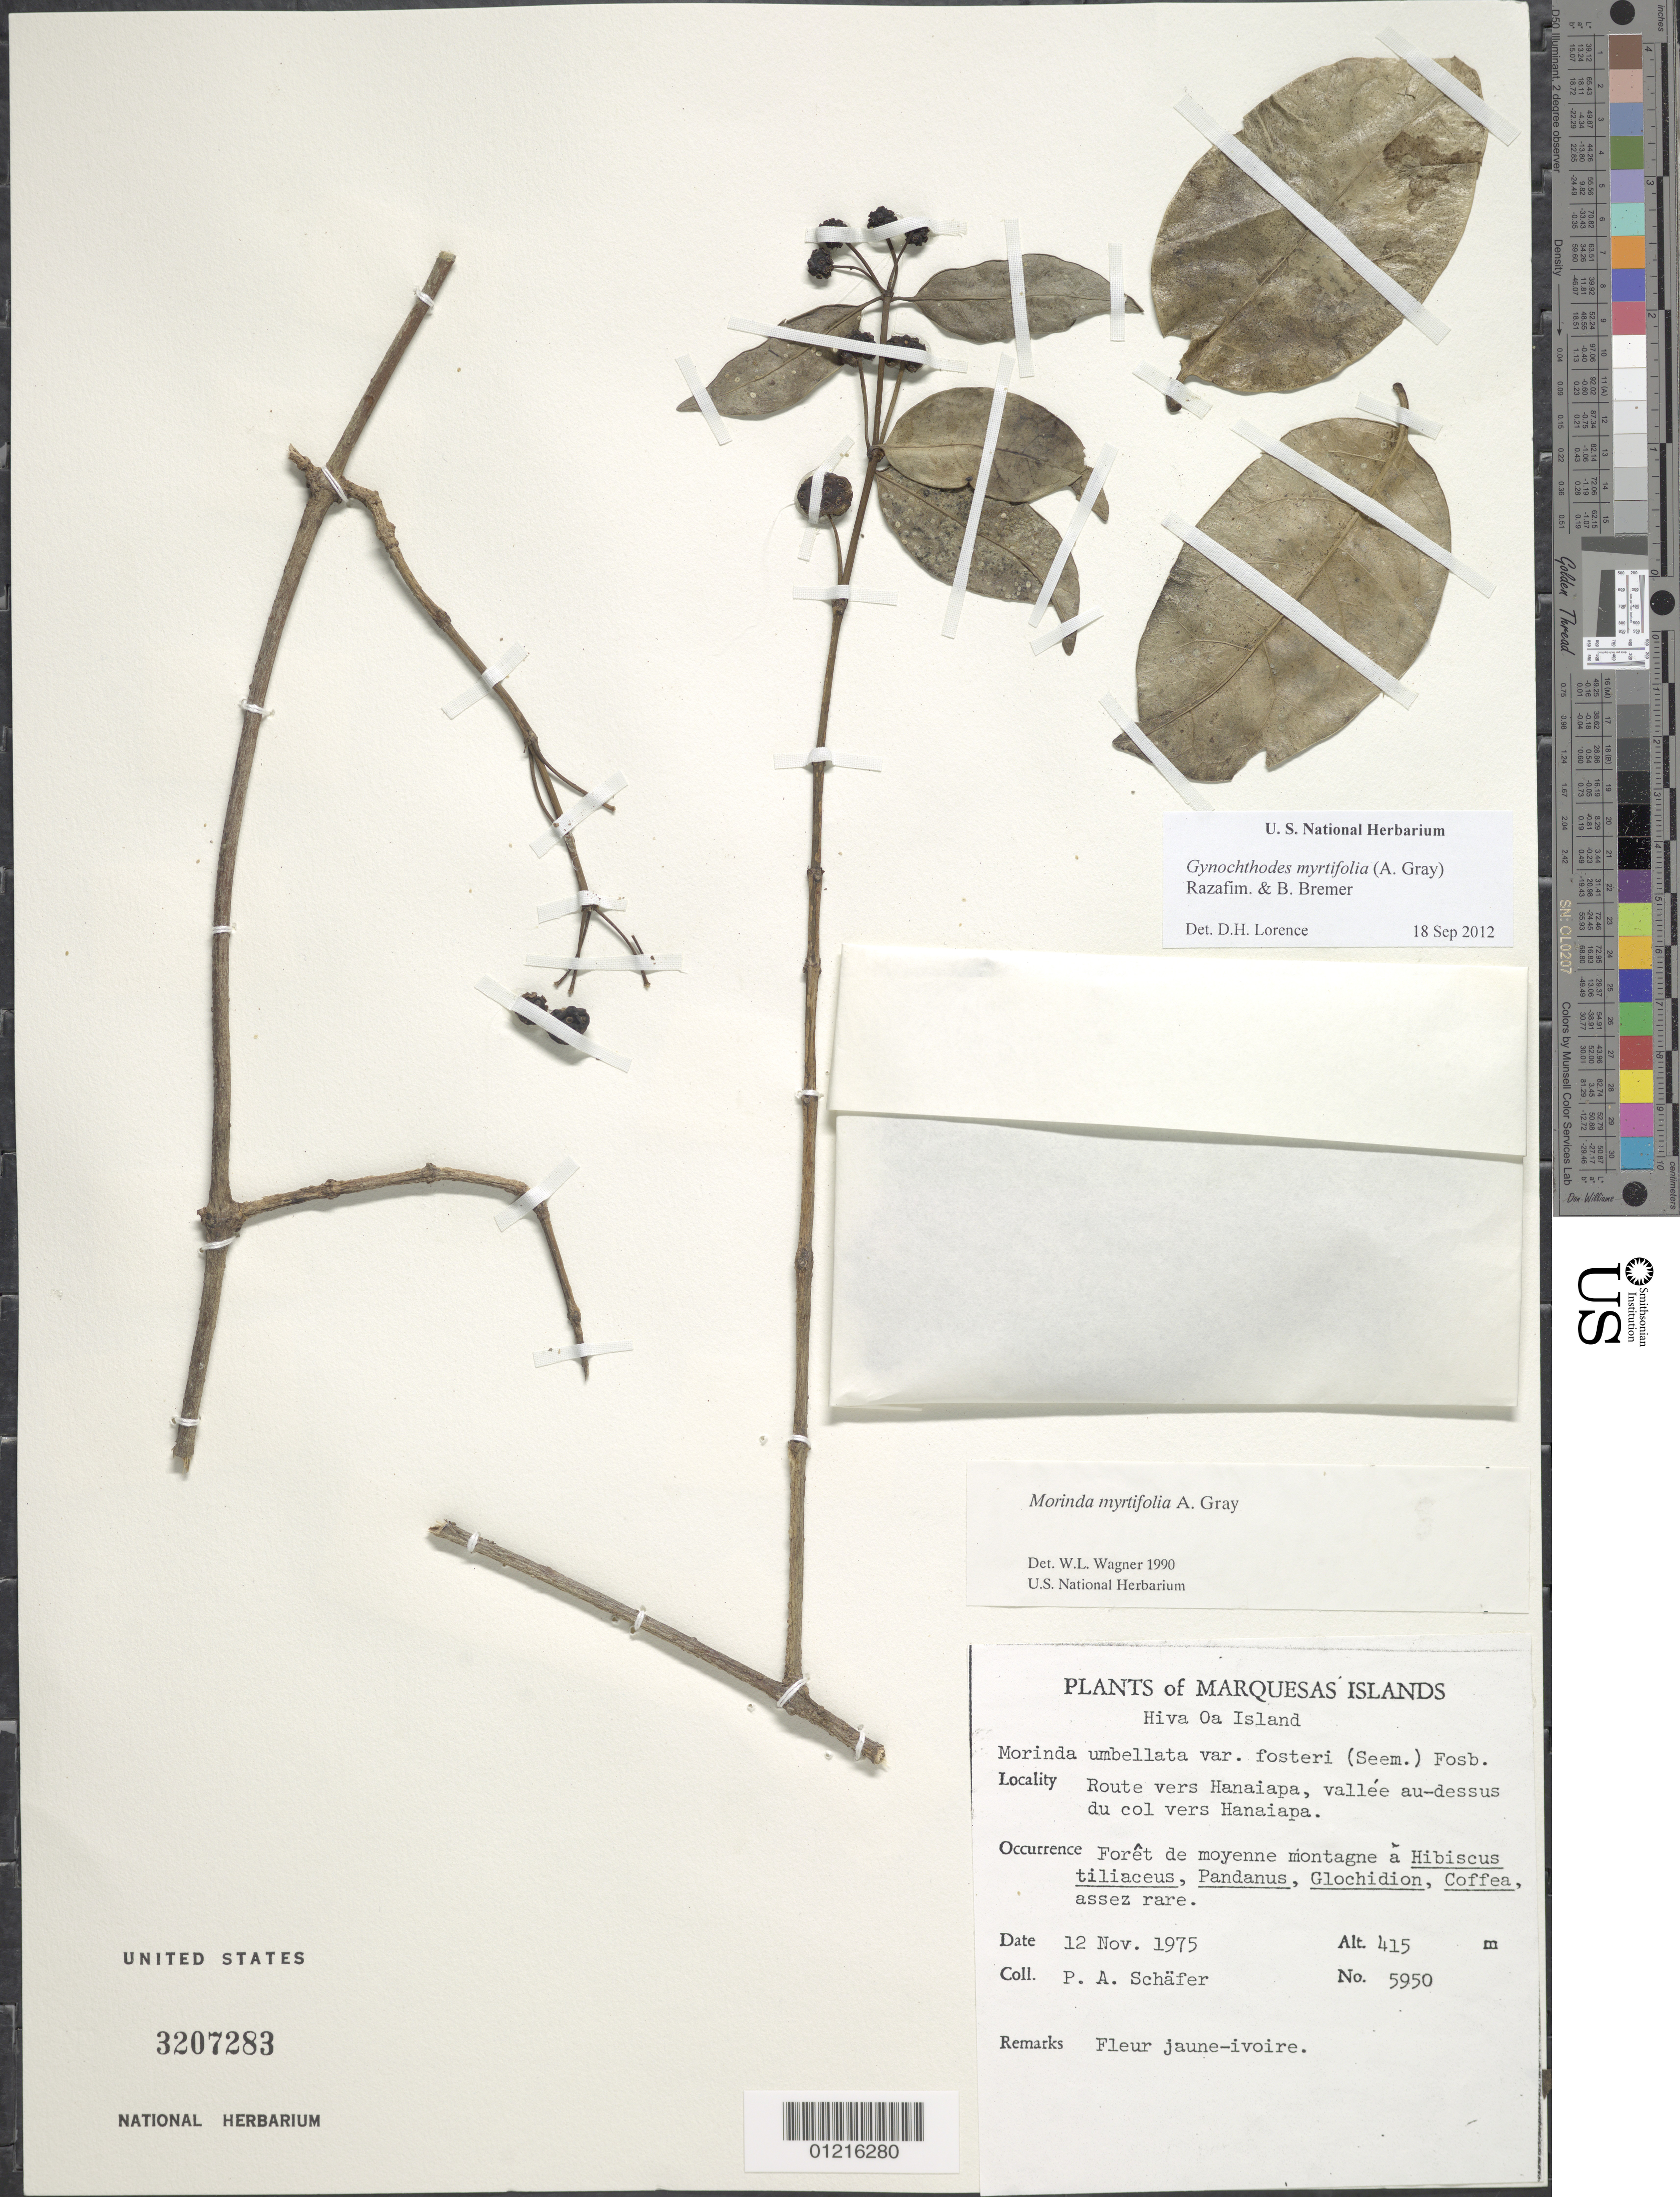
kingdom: Plantae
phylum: Tracheophyta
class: Magnoliopsida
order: Gentianales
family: Rubiaceae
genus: Gynochthodes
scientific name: Gynochthodes myrtifolia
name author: (A. Gray) Razafim. & B. Bremer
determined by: Lorence, David H., (PTBG), National Tropical Botanical Garden (UNITED STATES)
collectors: P. A. Schäfer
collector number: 5950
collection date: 1975-11-12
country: French Polynesia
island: Hiva Oa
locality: route vers Hanaiapa, vallée au-dessus du col vers Hanaiapa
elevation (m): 415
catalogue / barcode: US 3207283